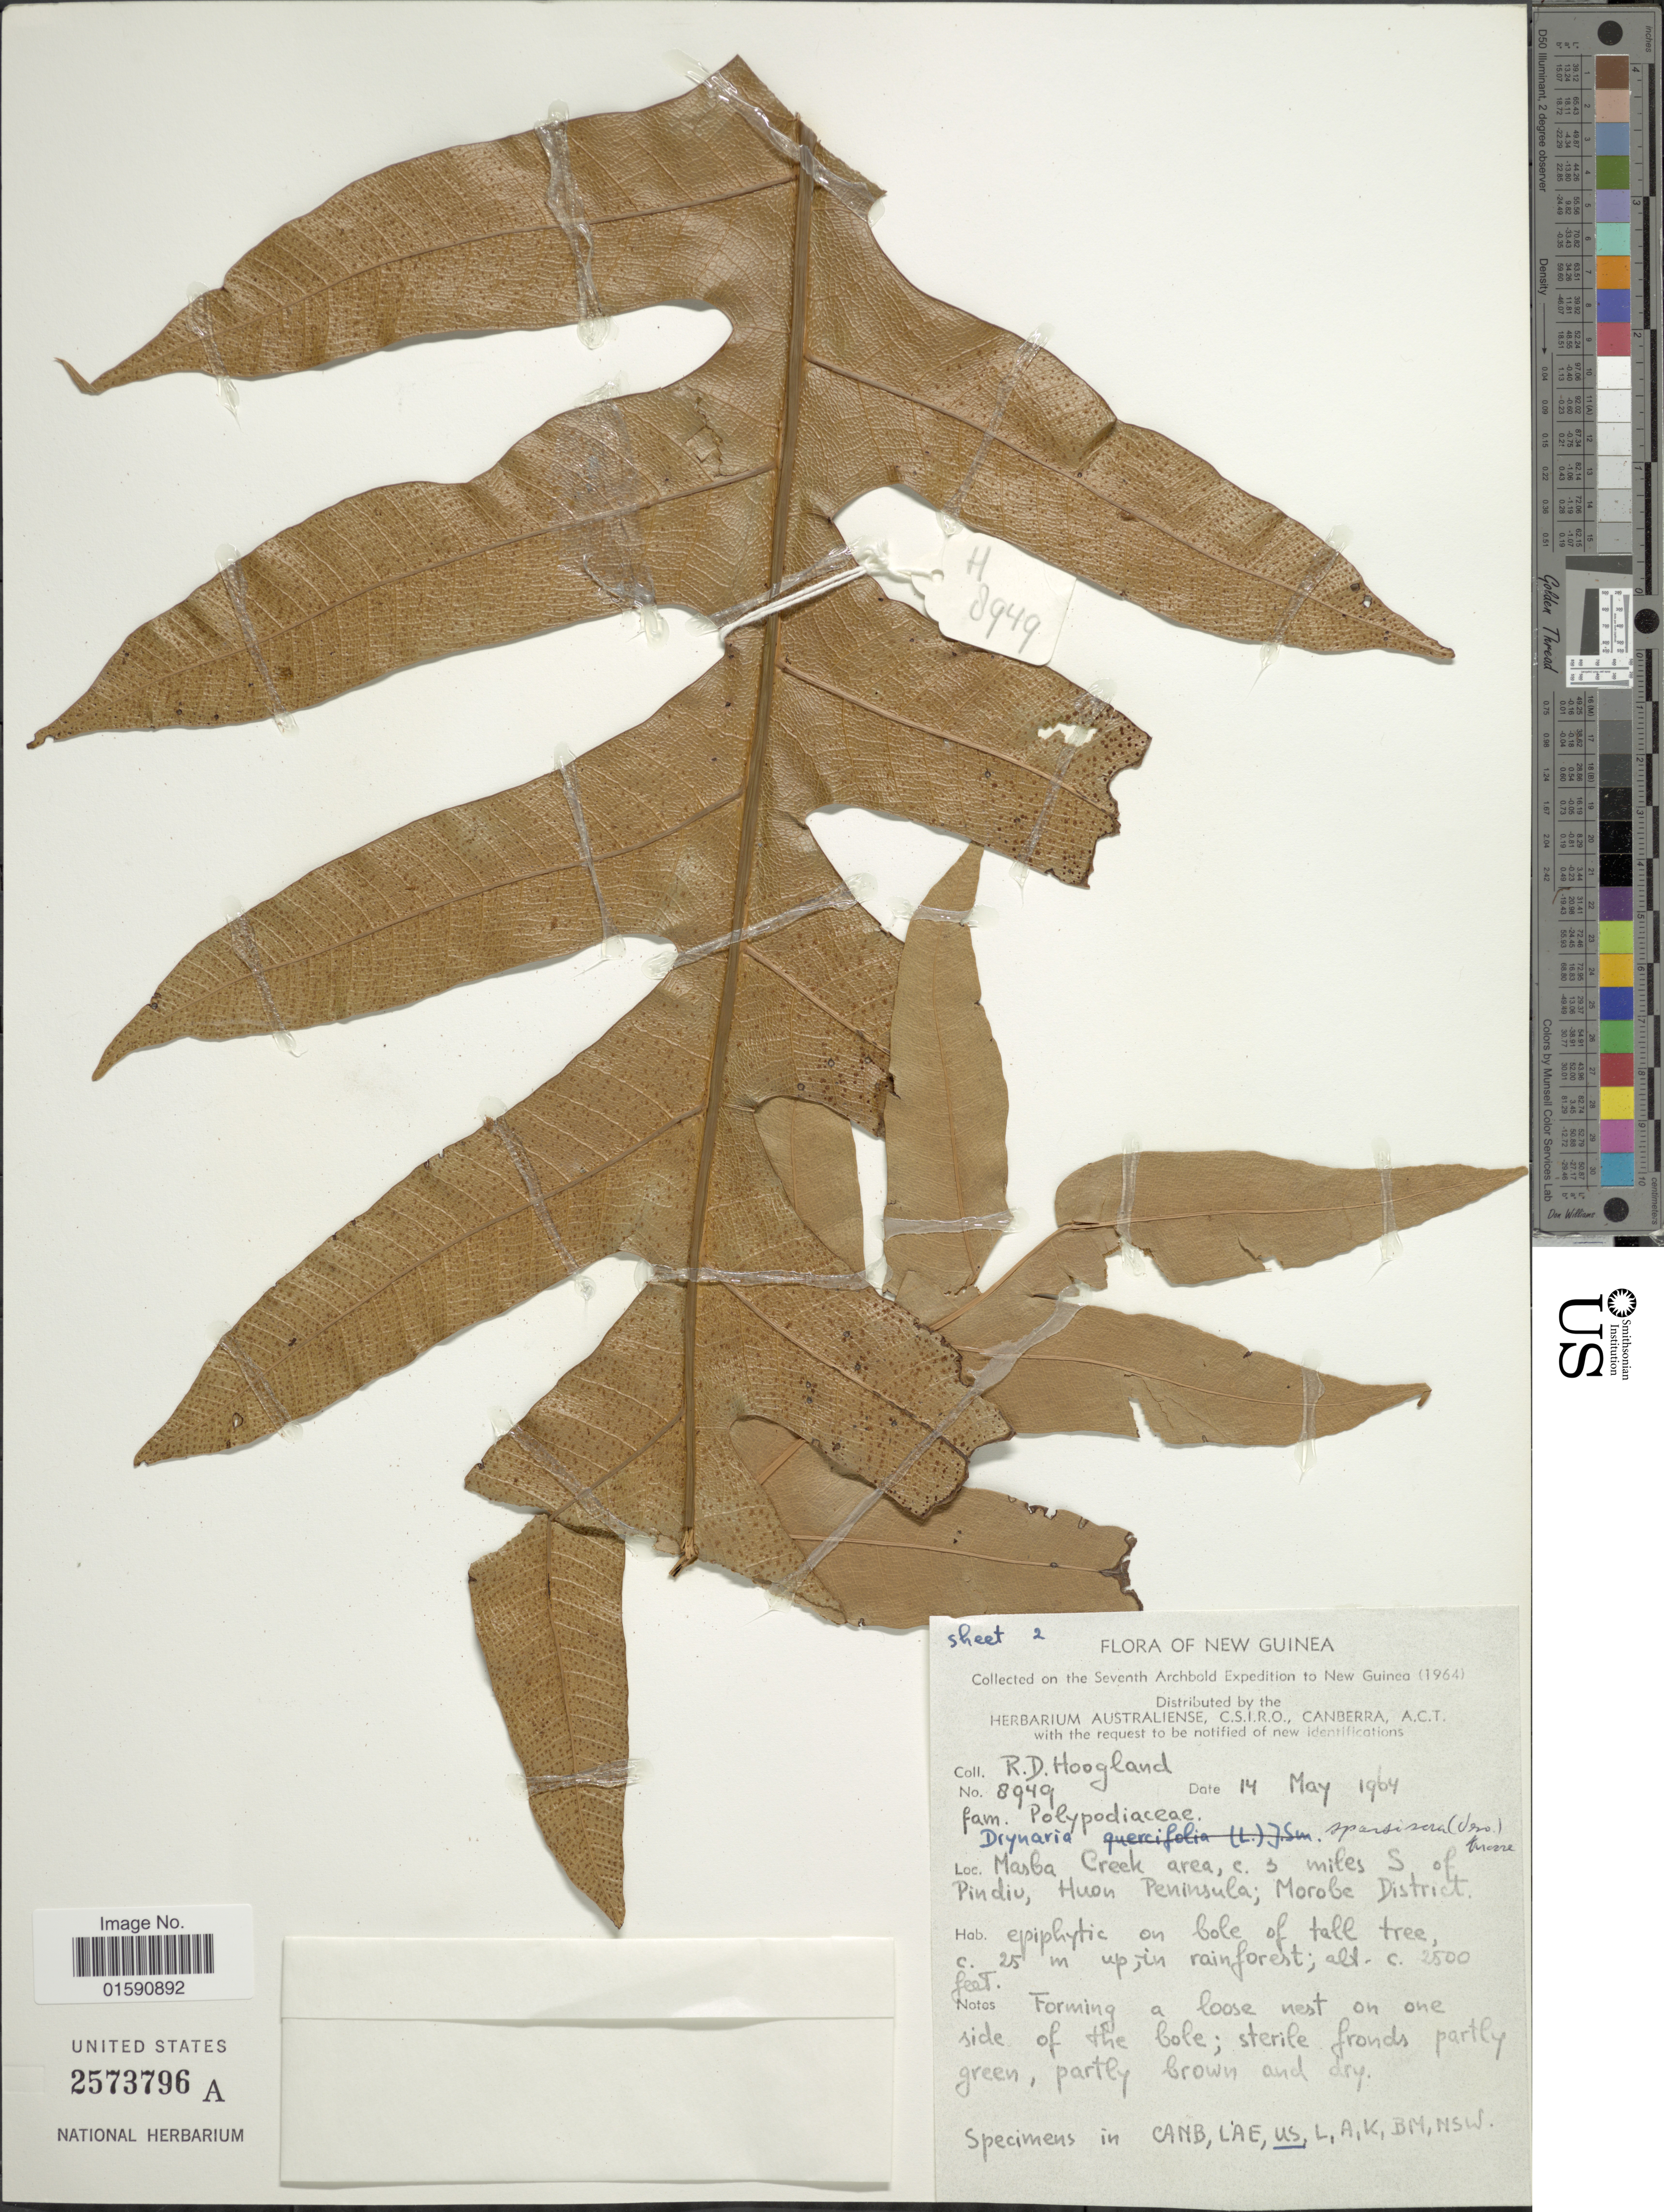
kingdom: Plantae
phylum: Tracheophyta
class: Polypodiopsida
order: Polypodiales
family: Polypodiaceae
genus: Drynaria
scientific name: Drynaria sparsisora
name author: (Desu.) T. Moore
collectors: R. D. Hoogland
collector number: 8949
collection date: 1964-05-14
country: Papua New Guinea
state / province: Morobe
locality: Masba Creek area, 3 miles S of Pindiv, Huon Peninsula, Morobe District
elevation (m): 762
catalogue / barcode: US 2573796A